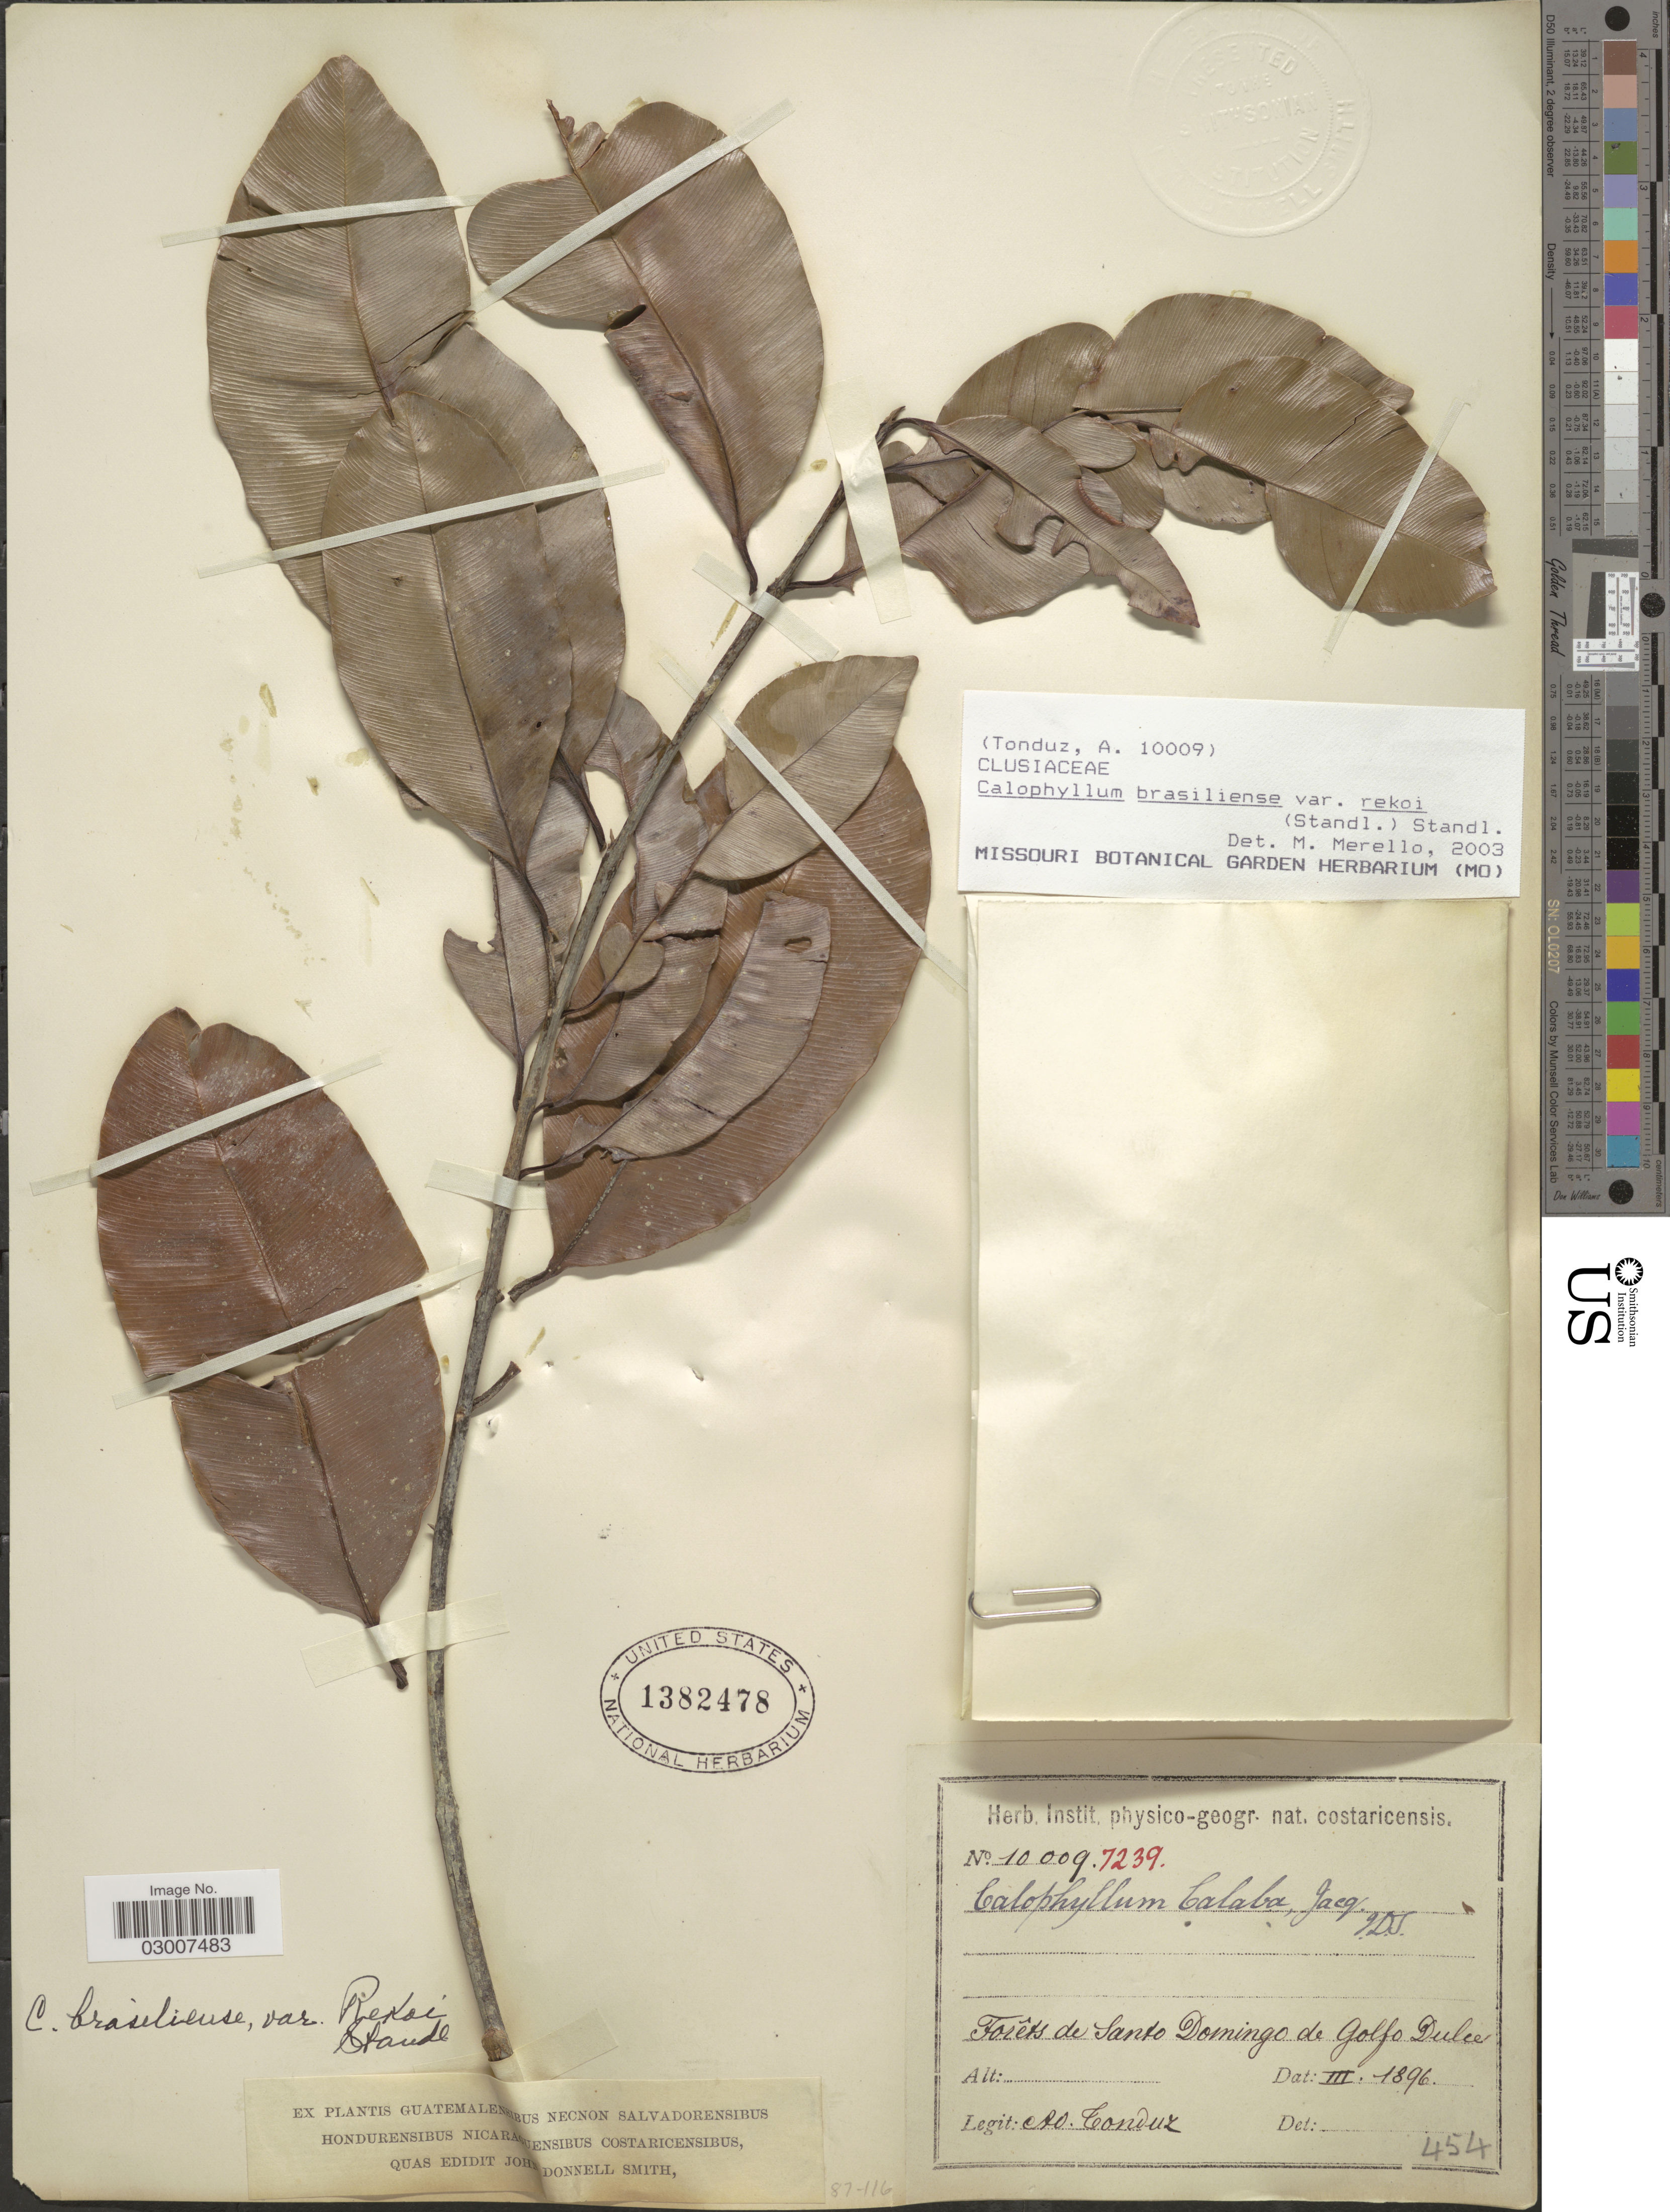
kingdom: Plantae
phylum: Tracheophyta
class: Magnoliopsida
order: Malpighiales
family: Calophyllaceae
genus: Calophyllum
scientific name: Calophyllum brasiliense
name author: Cambess.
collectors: A. Tonduz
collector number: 10009/7239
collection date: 1896-03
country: Costa Rica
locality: Forêts de Santo Domingo de Golfo Dulce.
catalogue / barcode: US 1382478